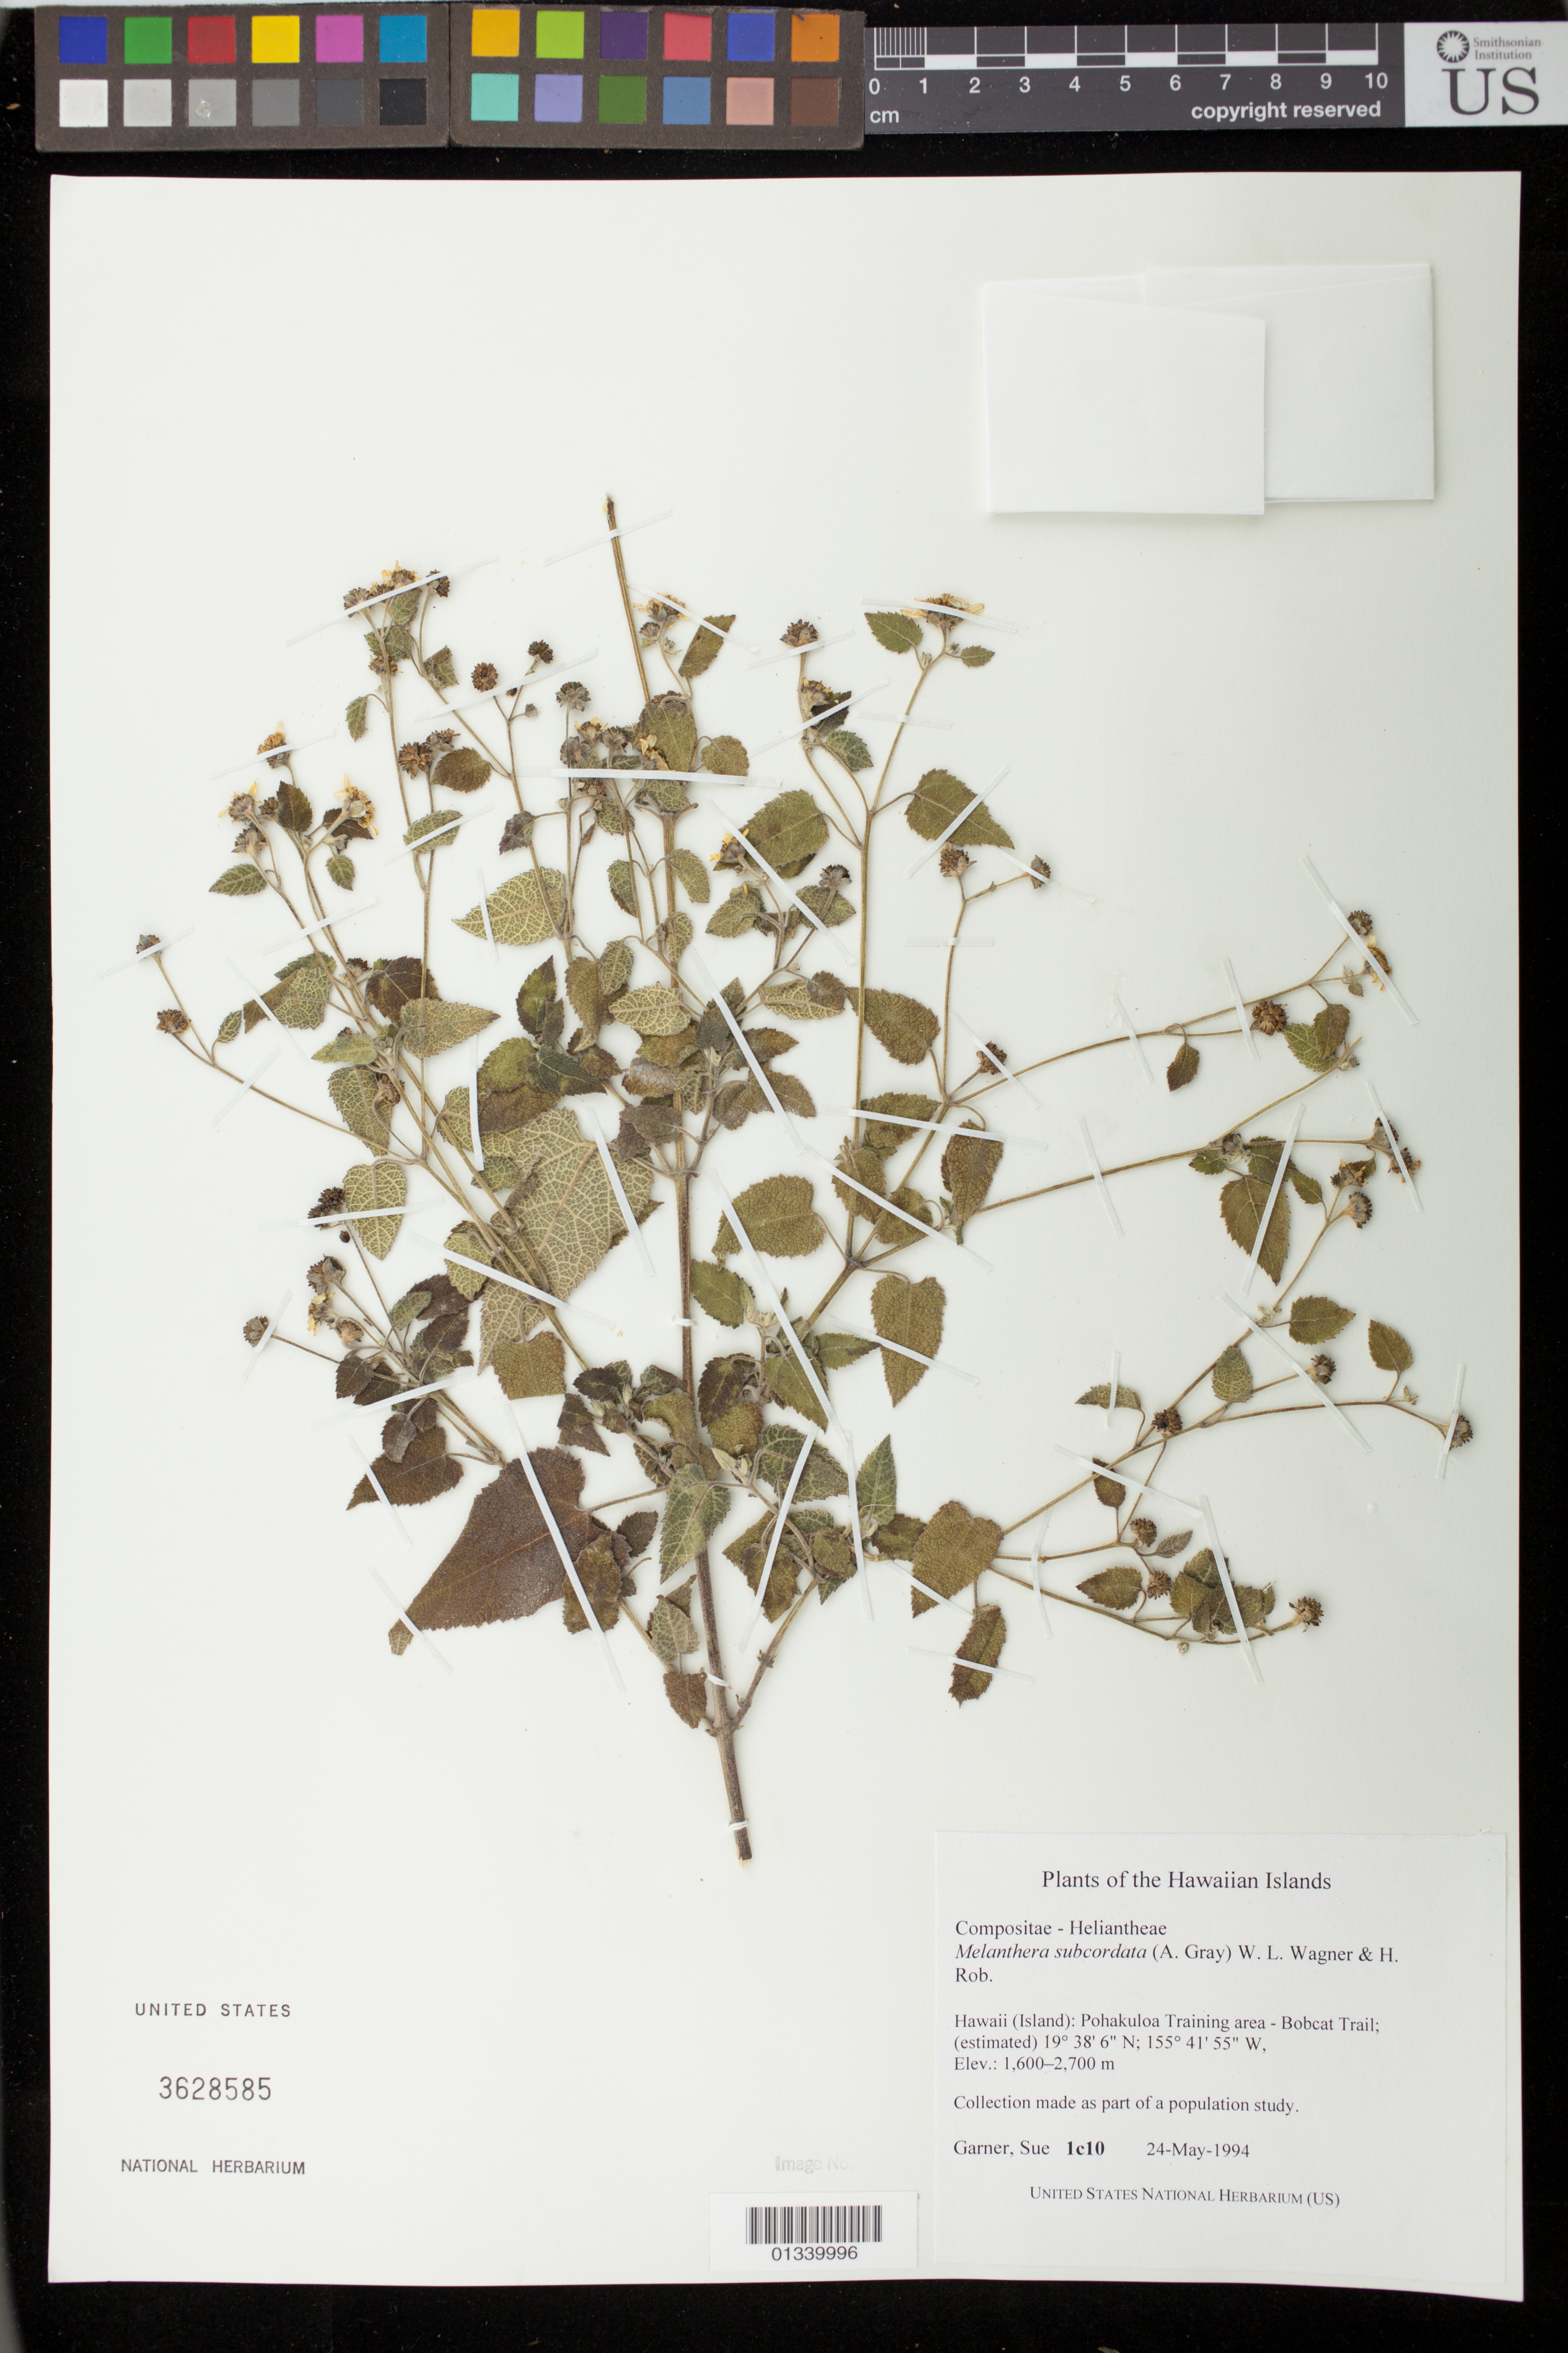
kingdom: Plantae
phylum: Tracheophyta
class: Magnoliopsida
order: Asterales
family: Asteraceae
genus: Wollastonia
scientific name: Wollastonia subcordata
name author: (A. Gray) Orchard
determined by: Wagner, W. L., (BOT), Smithsonian Institution - National Museum of Natural History (UNITED STATES)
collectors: S. Garner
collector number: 1c10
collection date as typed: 24 May 1994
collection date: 1994-05-24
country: United States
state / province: Hawaii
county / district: Hawaii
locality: Pohakuloa Training area - Bobcat Trail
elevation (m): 1600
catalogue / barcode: US 3628585